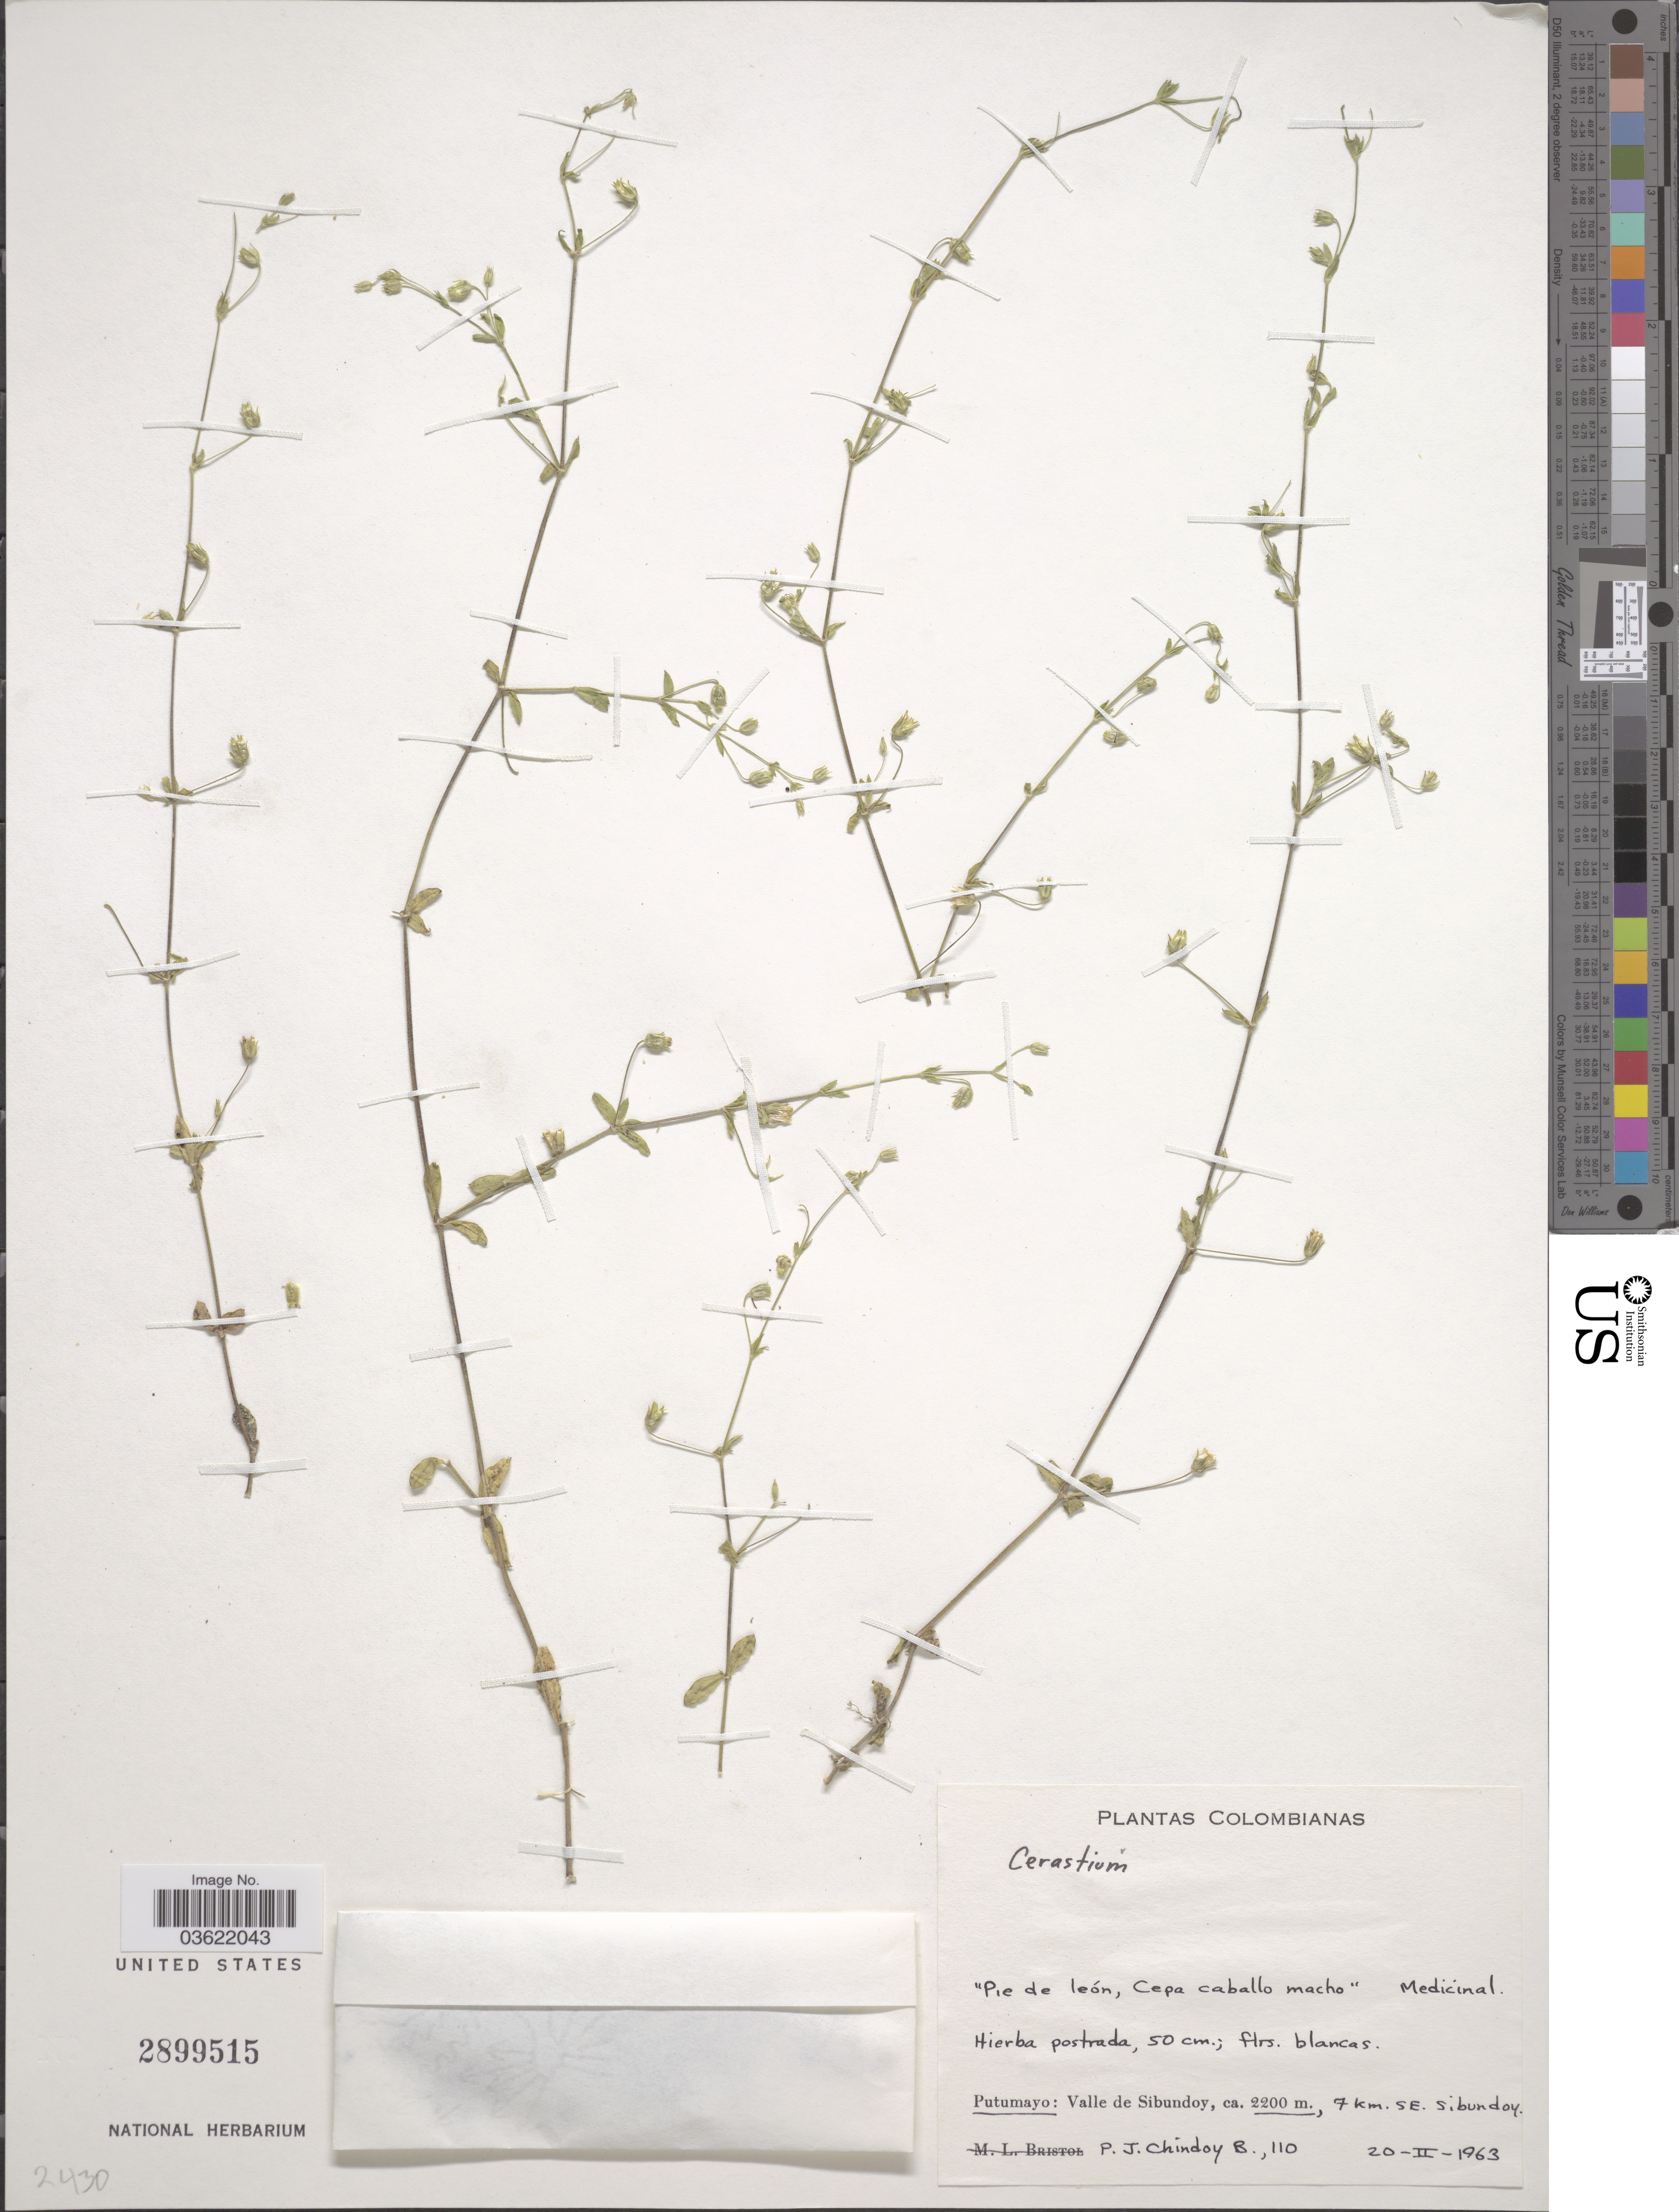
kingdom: Plantae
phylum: Tracheophyta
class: Magnoliopsida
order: Caryophyllales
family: Caryophyllaceae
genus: Arenaria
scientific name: Arenaria sp.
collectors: P. Chindoy B.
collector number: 110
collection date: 1963-02-20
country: Colombia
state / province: Putumayo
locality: Valle de Sibundoy, 7 km. SE. Sibundoy.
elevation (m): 2200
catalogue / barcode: US 2899515